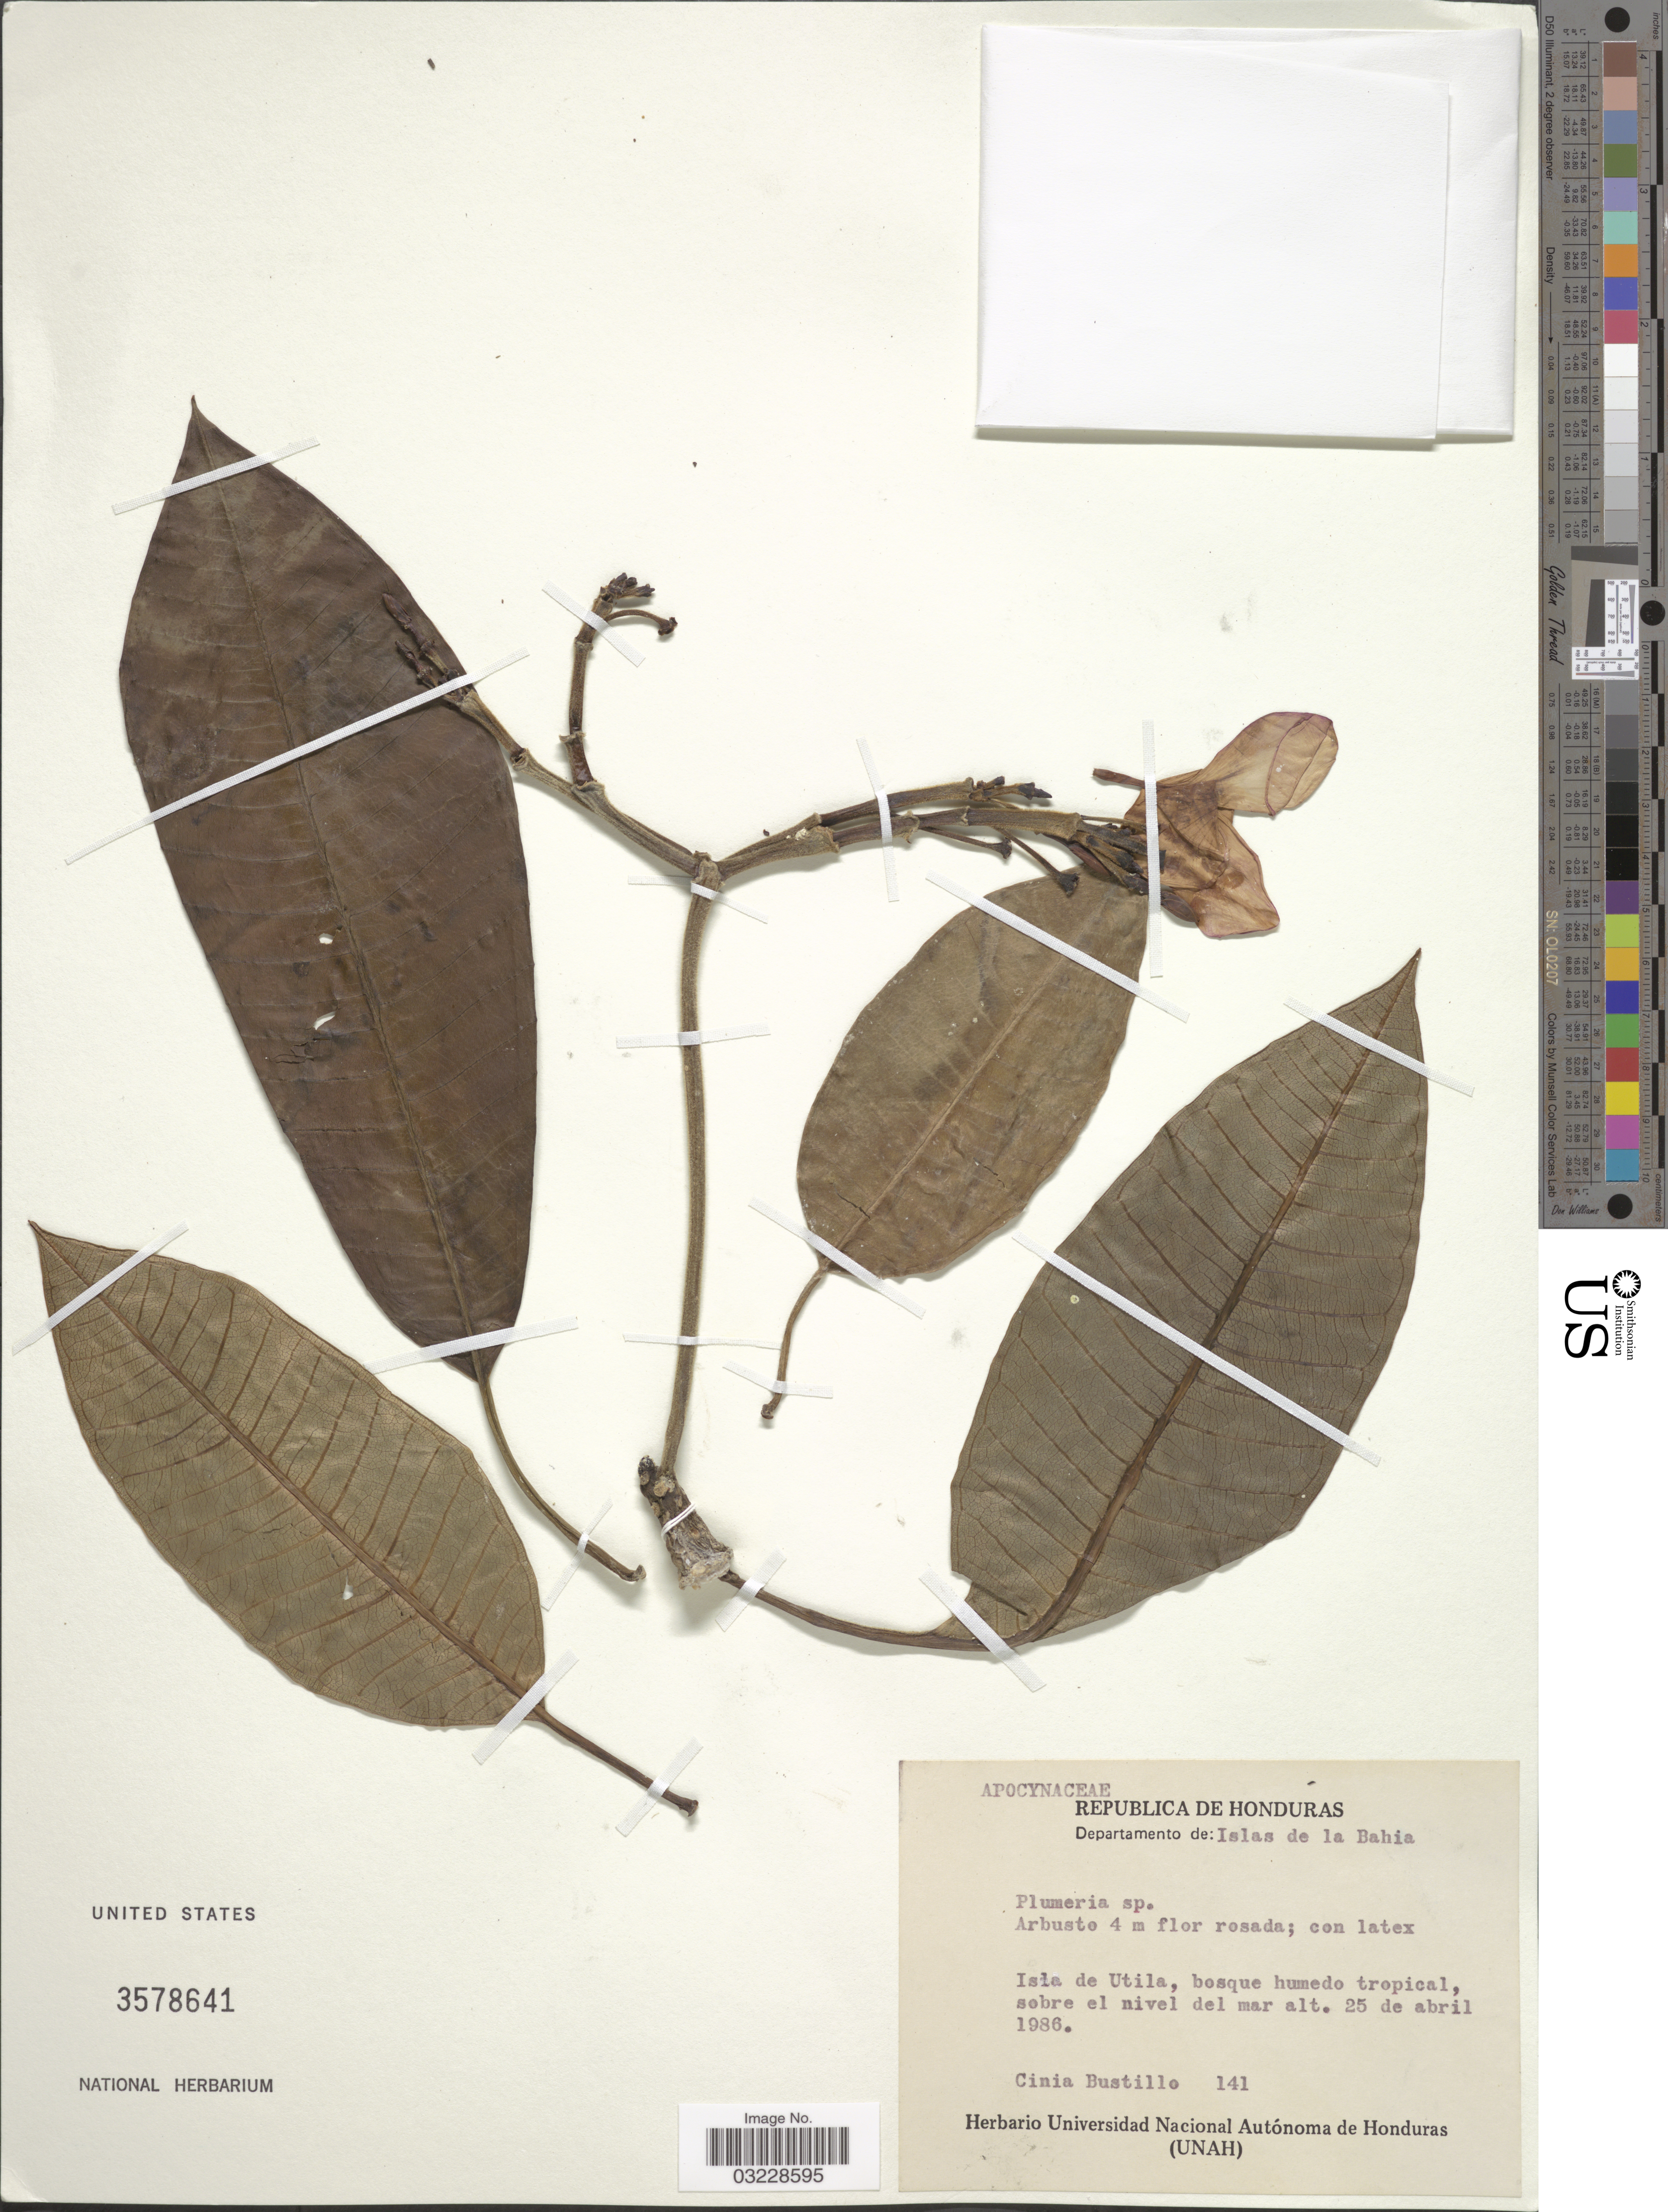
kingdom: Plantae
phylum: Tracheophyta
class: Magnoliopsida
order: Gentianales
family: Apocynaceae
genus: Plumeria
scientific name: Plumeria sp.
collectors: C. Bustillo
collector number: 141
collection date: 1986-04-25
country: Honduras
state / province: Islas de la Bahía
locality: Departamento de: Islas de la Bahia, Isla de Utila, bosque humedo tropical.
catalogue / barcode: US 3578641